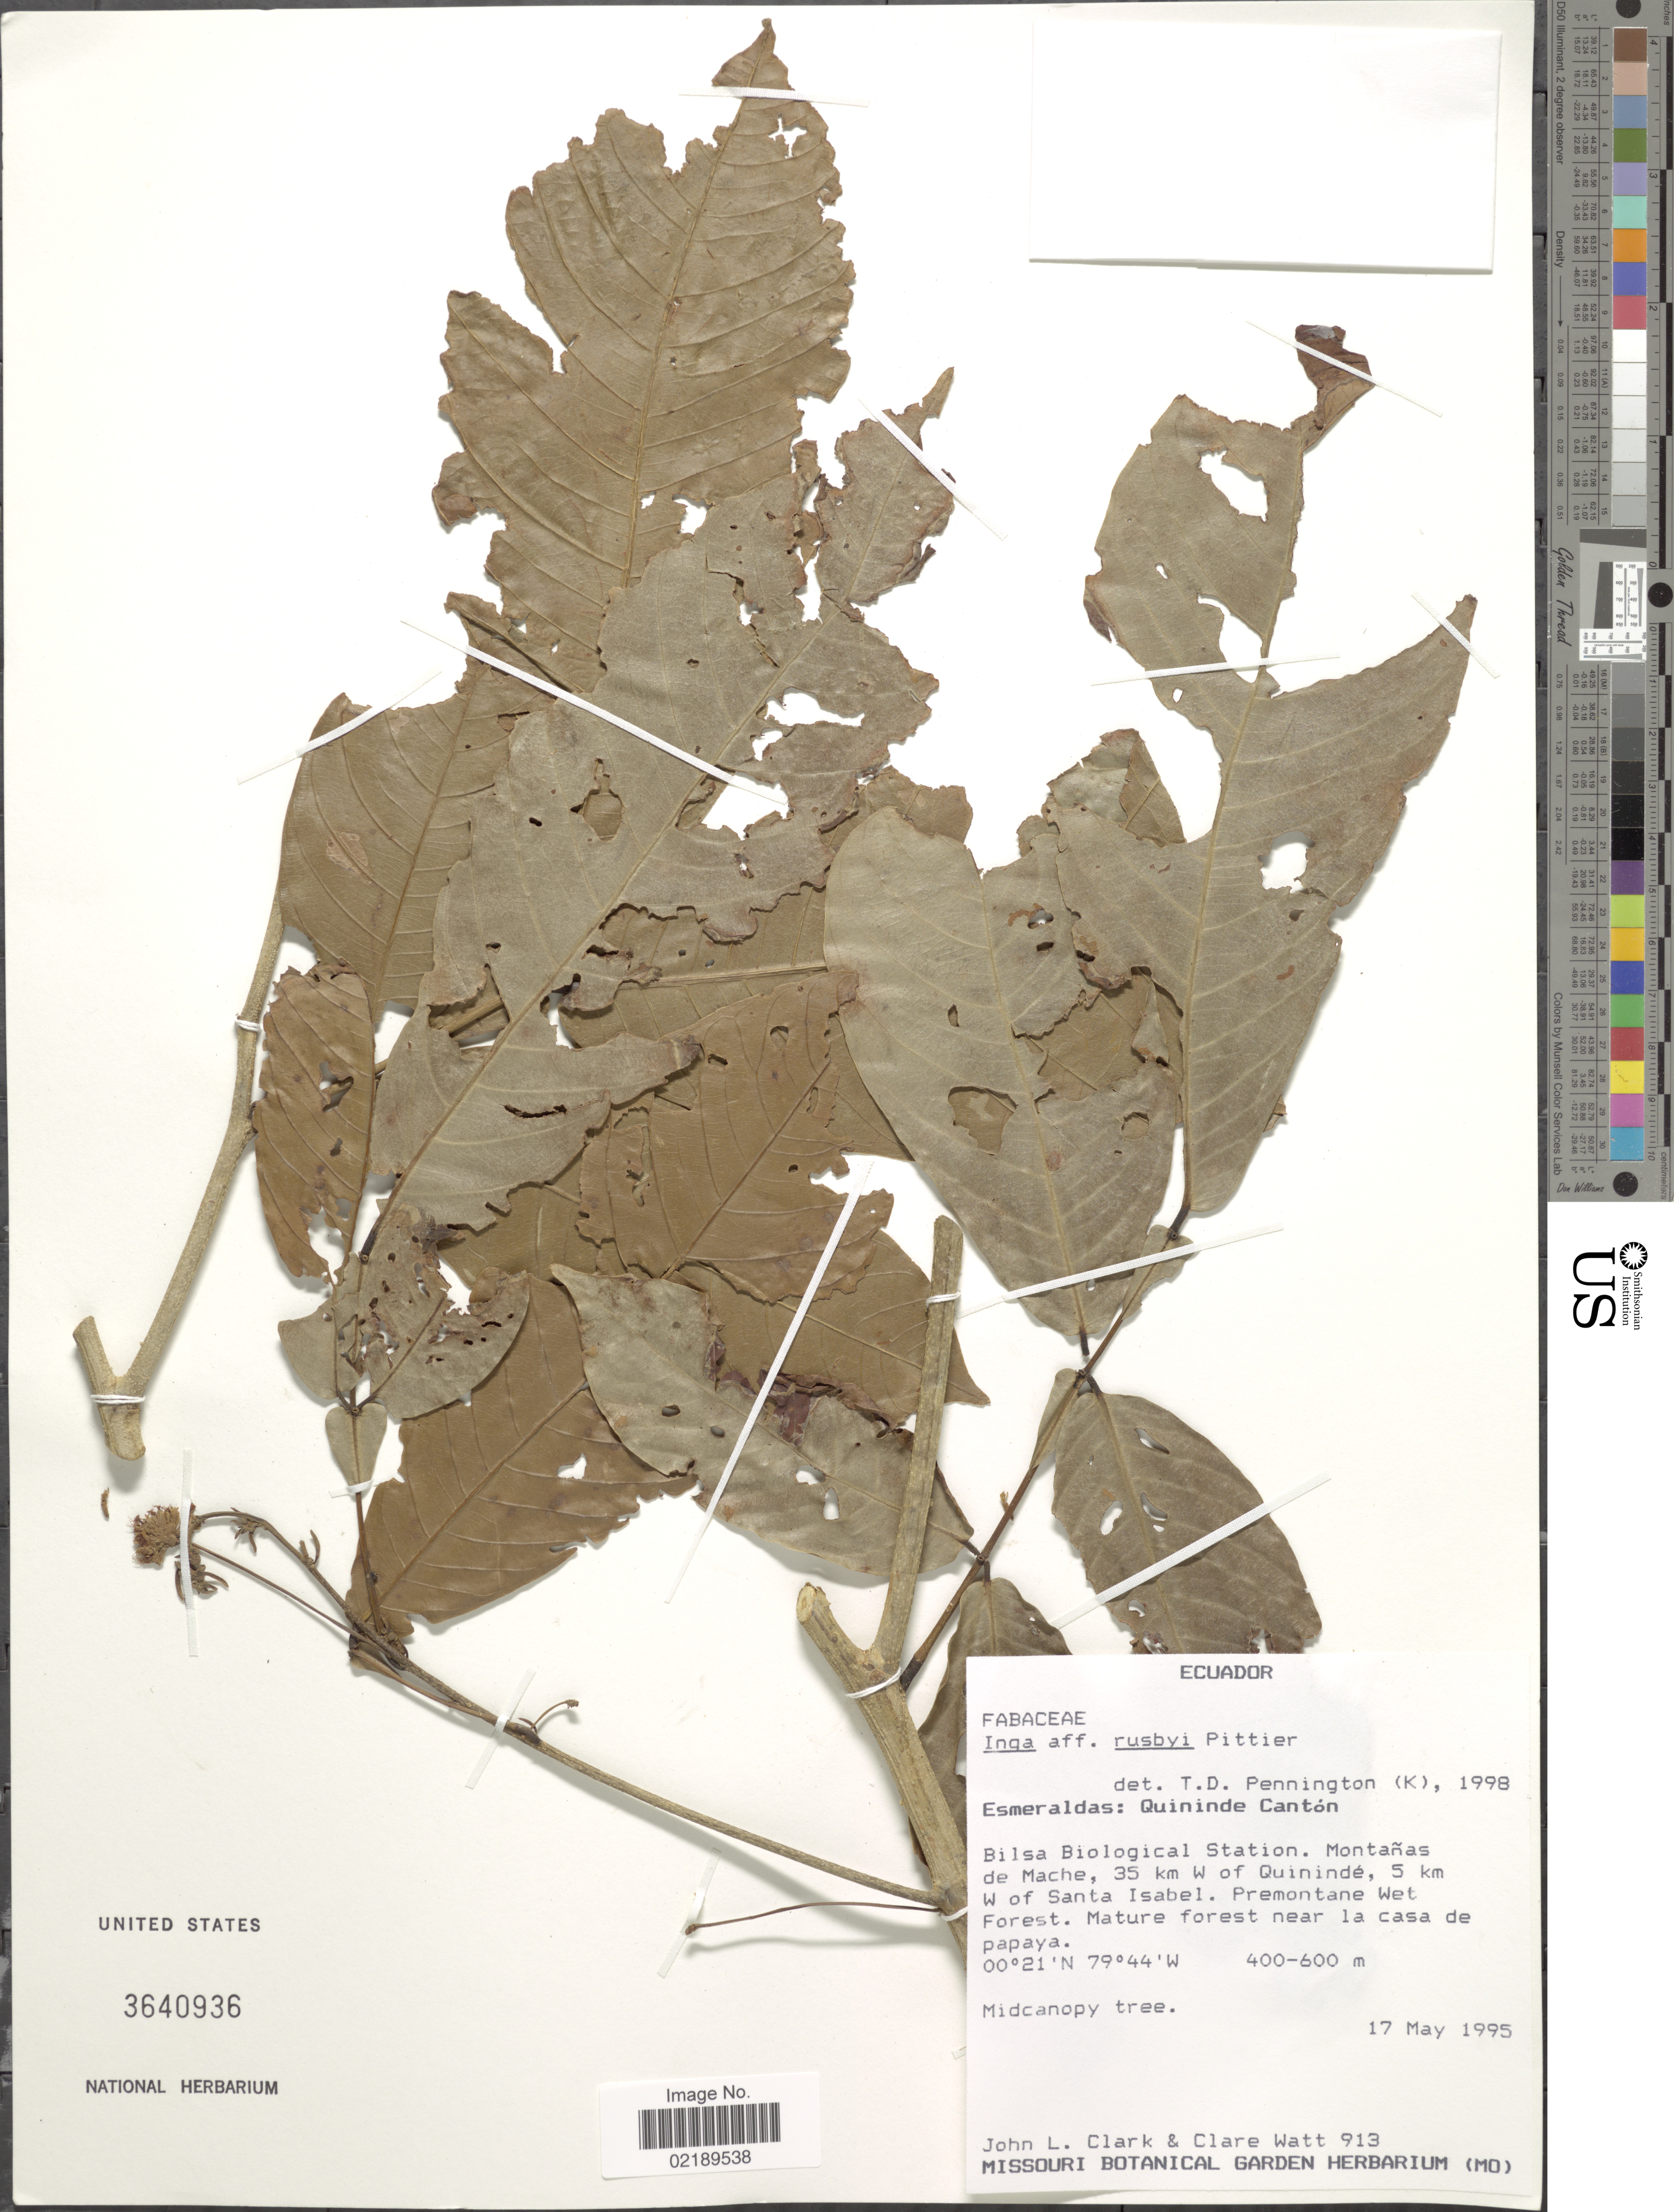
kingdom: Plantae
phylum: Tracheophyta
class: Magnoliopsida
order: Fabales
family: Fabaceae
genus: Inga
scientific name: Inga rusbyi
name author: Pittier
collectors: J. L. Clark & C. Watt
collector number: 913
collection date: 1995-05-17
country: Ecuador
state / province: Esmeraldas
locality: Quininde Canton, Bilsa Biological Station, Montanas de Mache, 35 km W of Quininde, 5 km W of Santa Isabel.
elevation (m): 400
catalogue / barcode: US 3640936